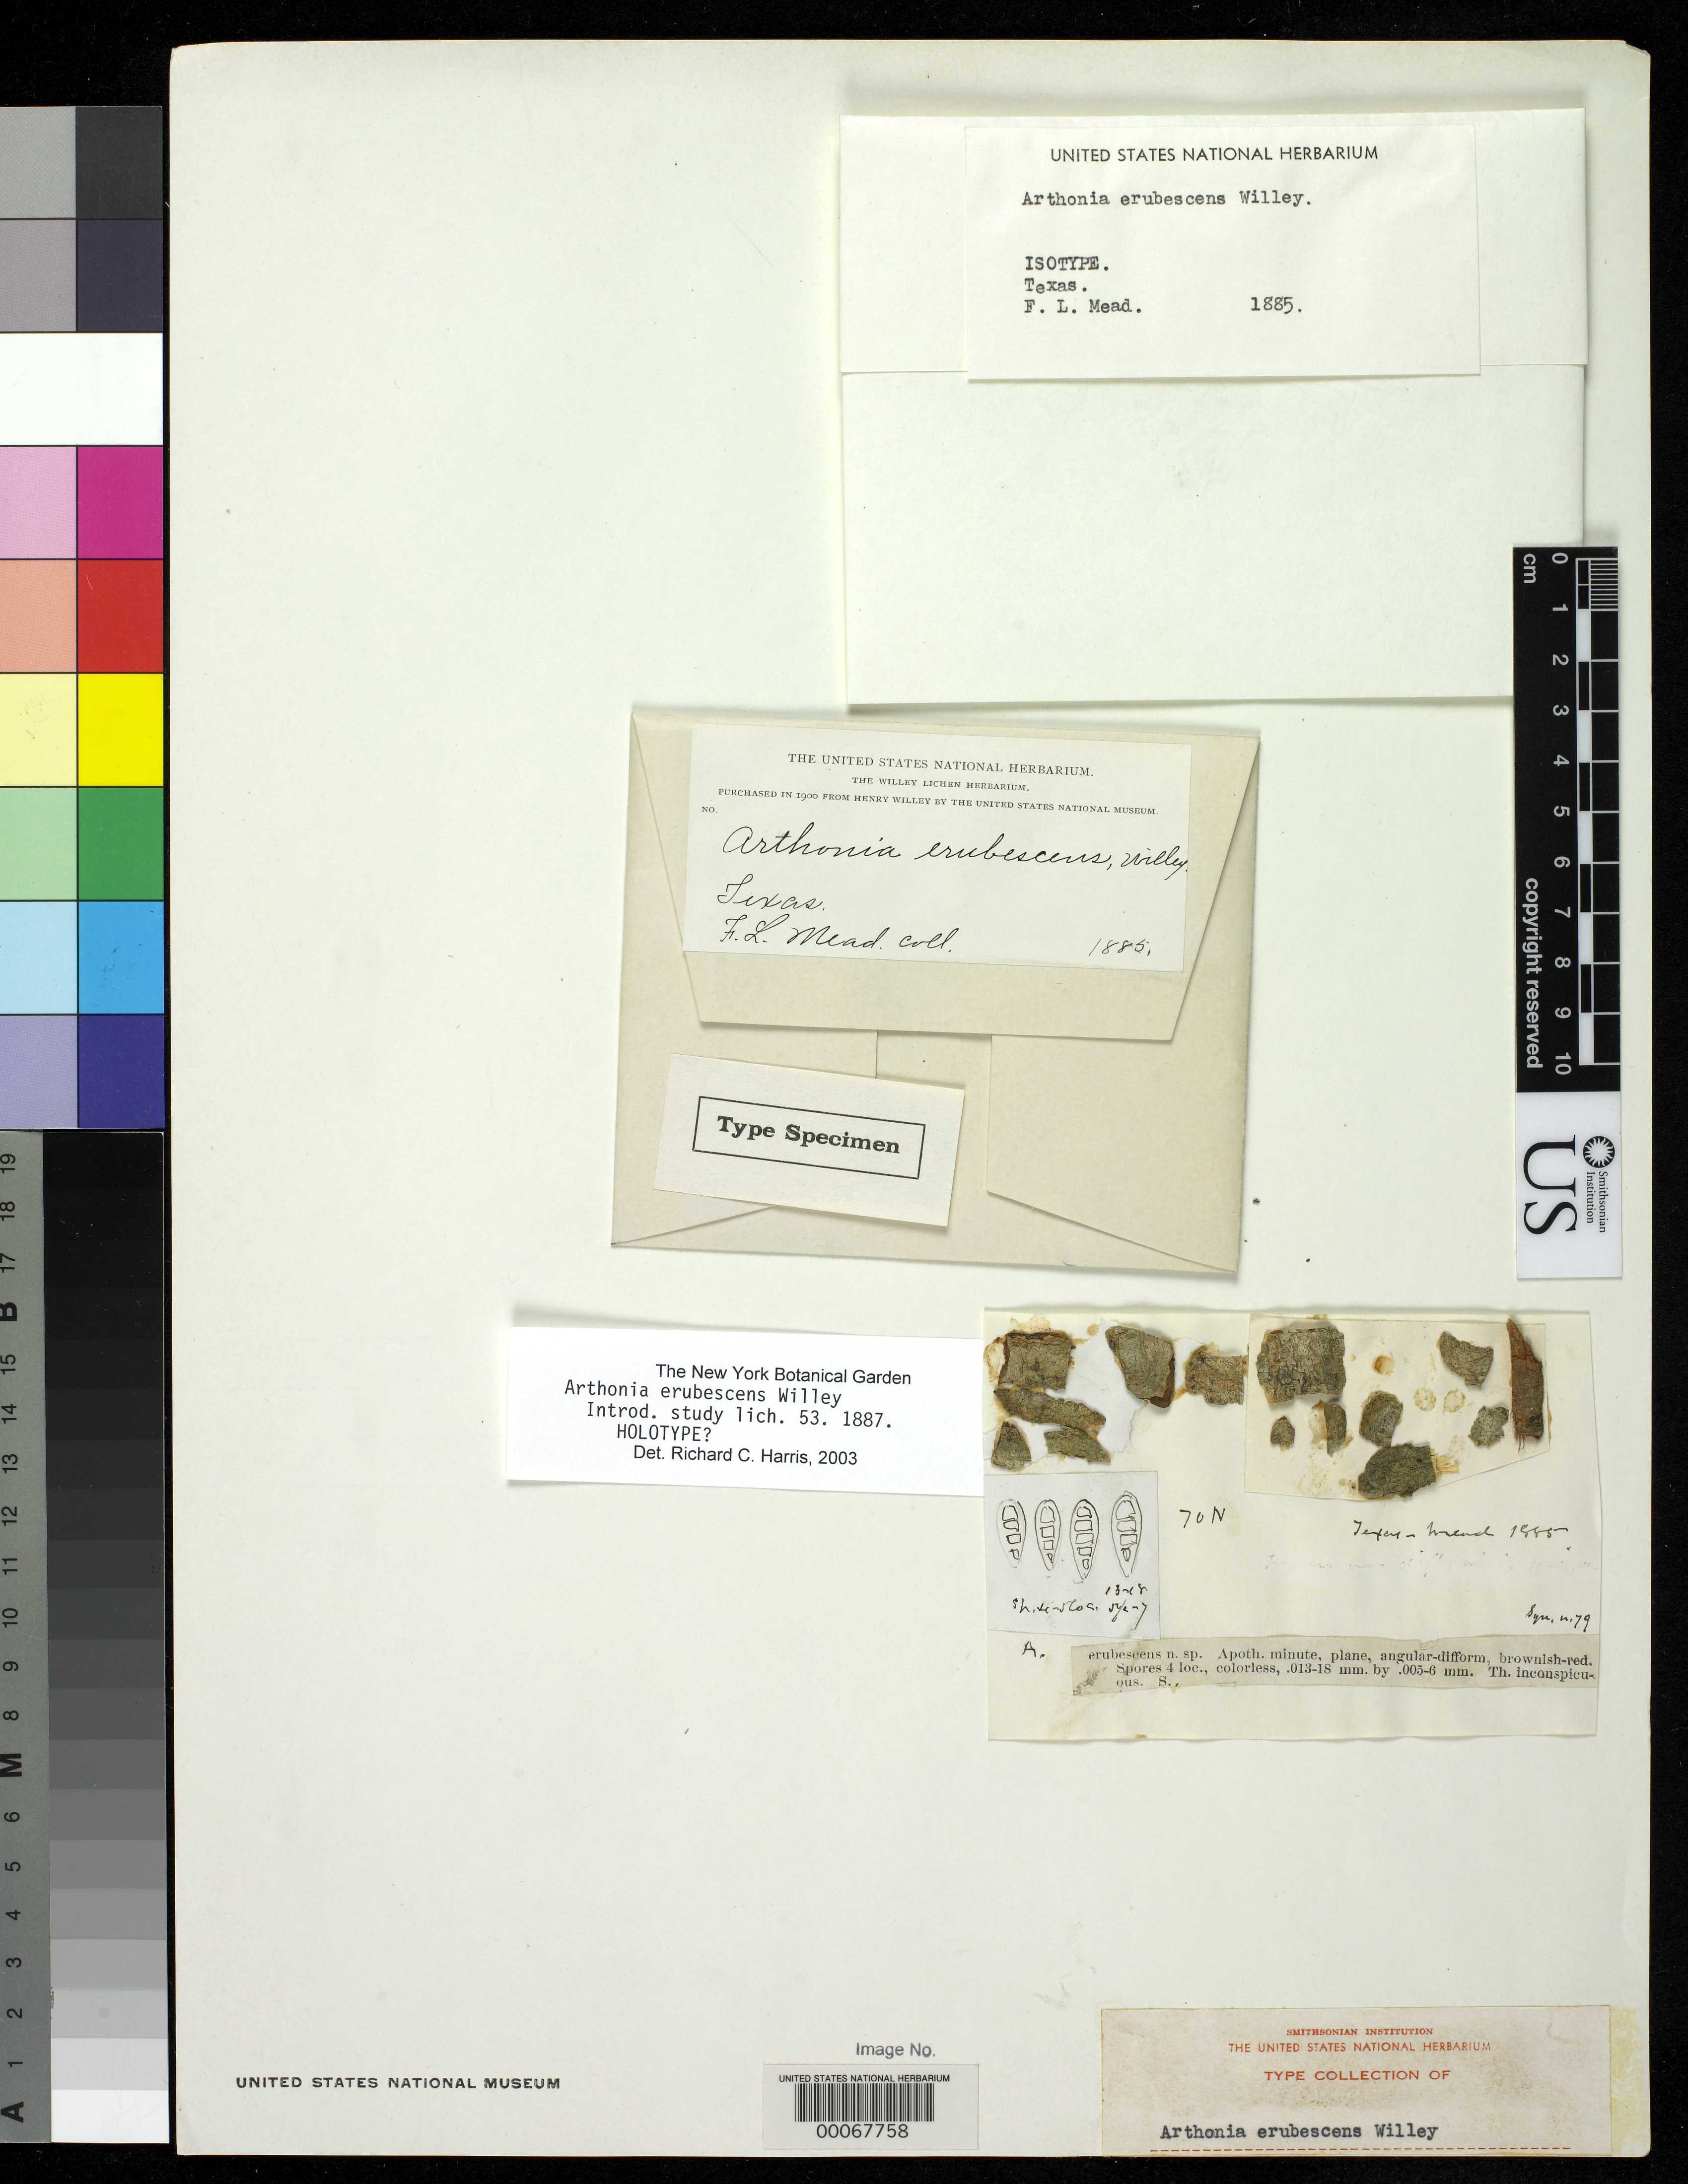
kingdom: Fungi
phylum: Ascomycota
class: Arthoniomycetes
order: Arthoniales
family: Arthoniaceae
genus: Arthonia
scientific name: Arthonia erubescens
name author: Willey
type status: Type Collection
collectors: F. Mead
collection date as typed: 1885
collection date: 1885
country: United States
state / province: Texas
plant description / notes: Specimen from the Willey Lichen Herbarium, possibly the holotype?